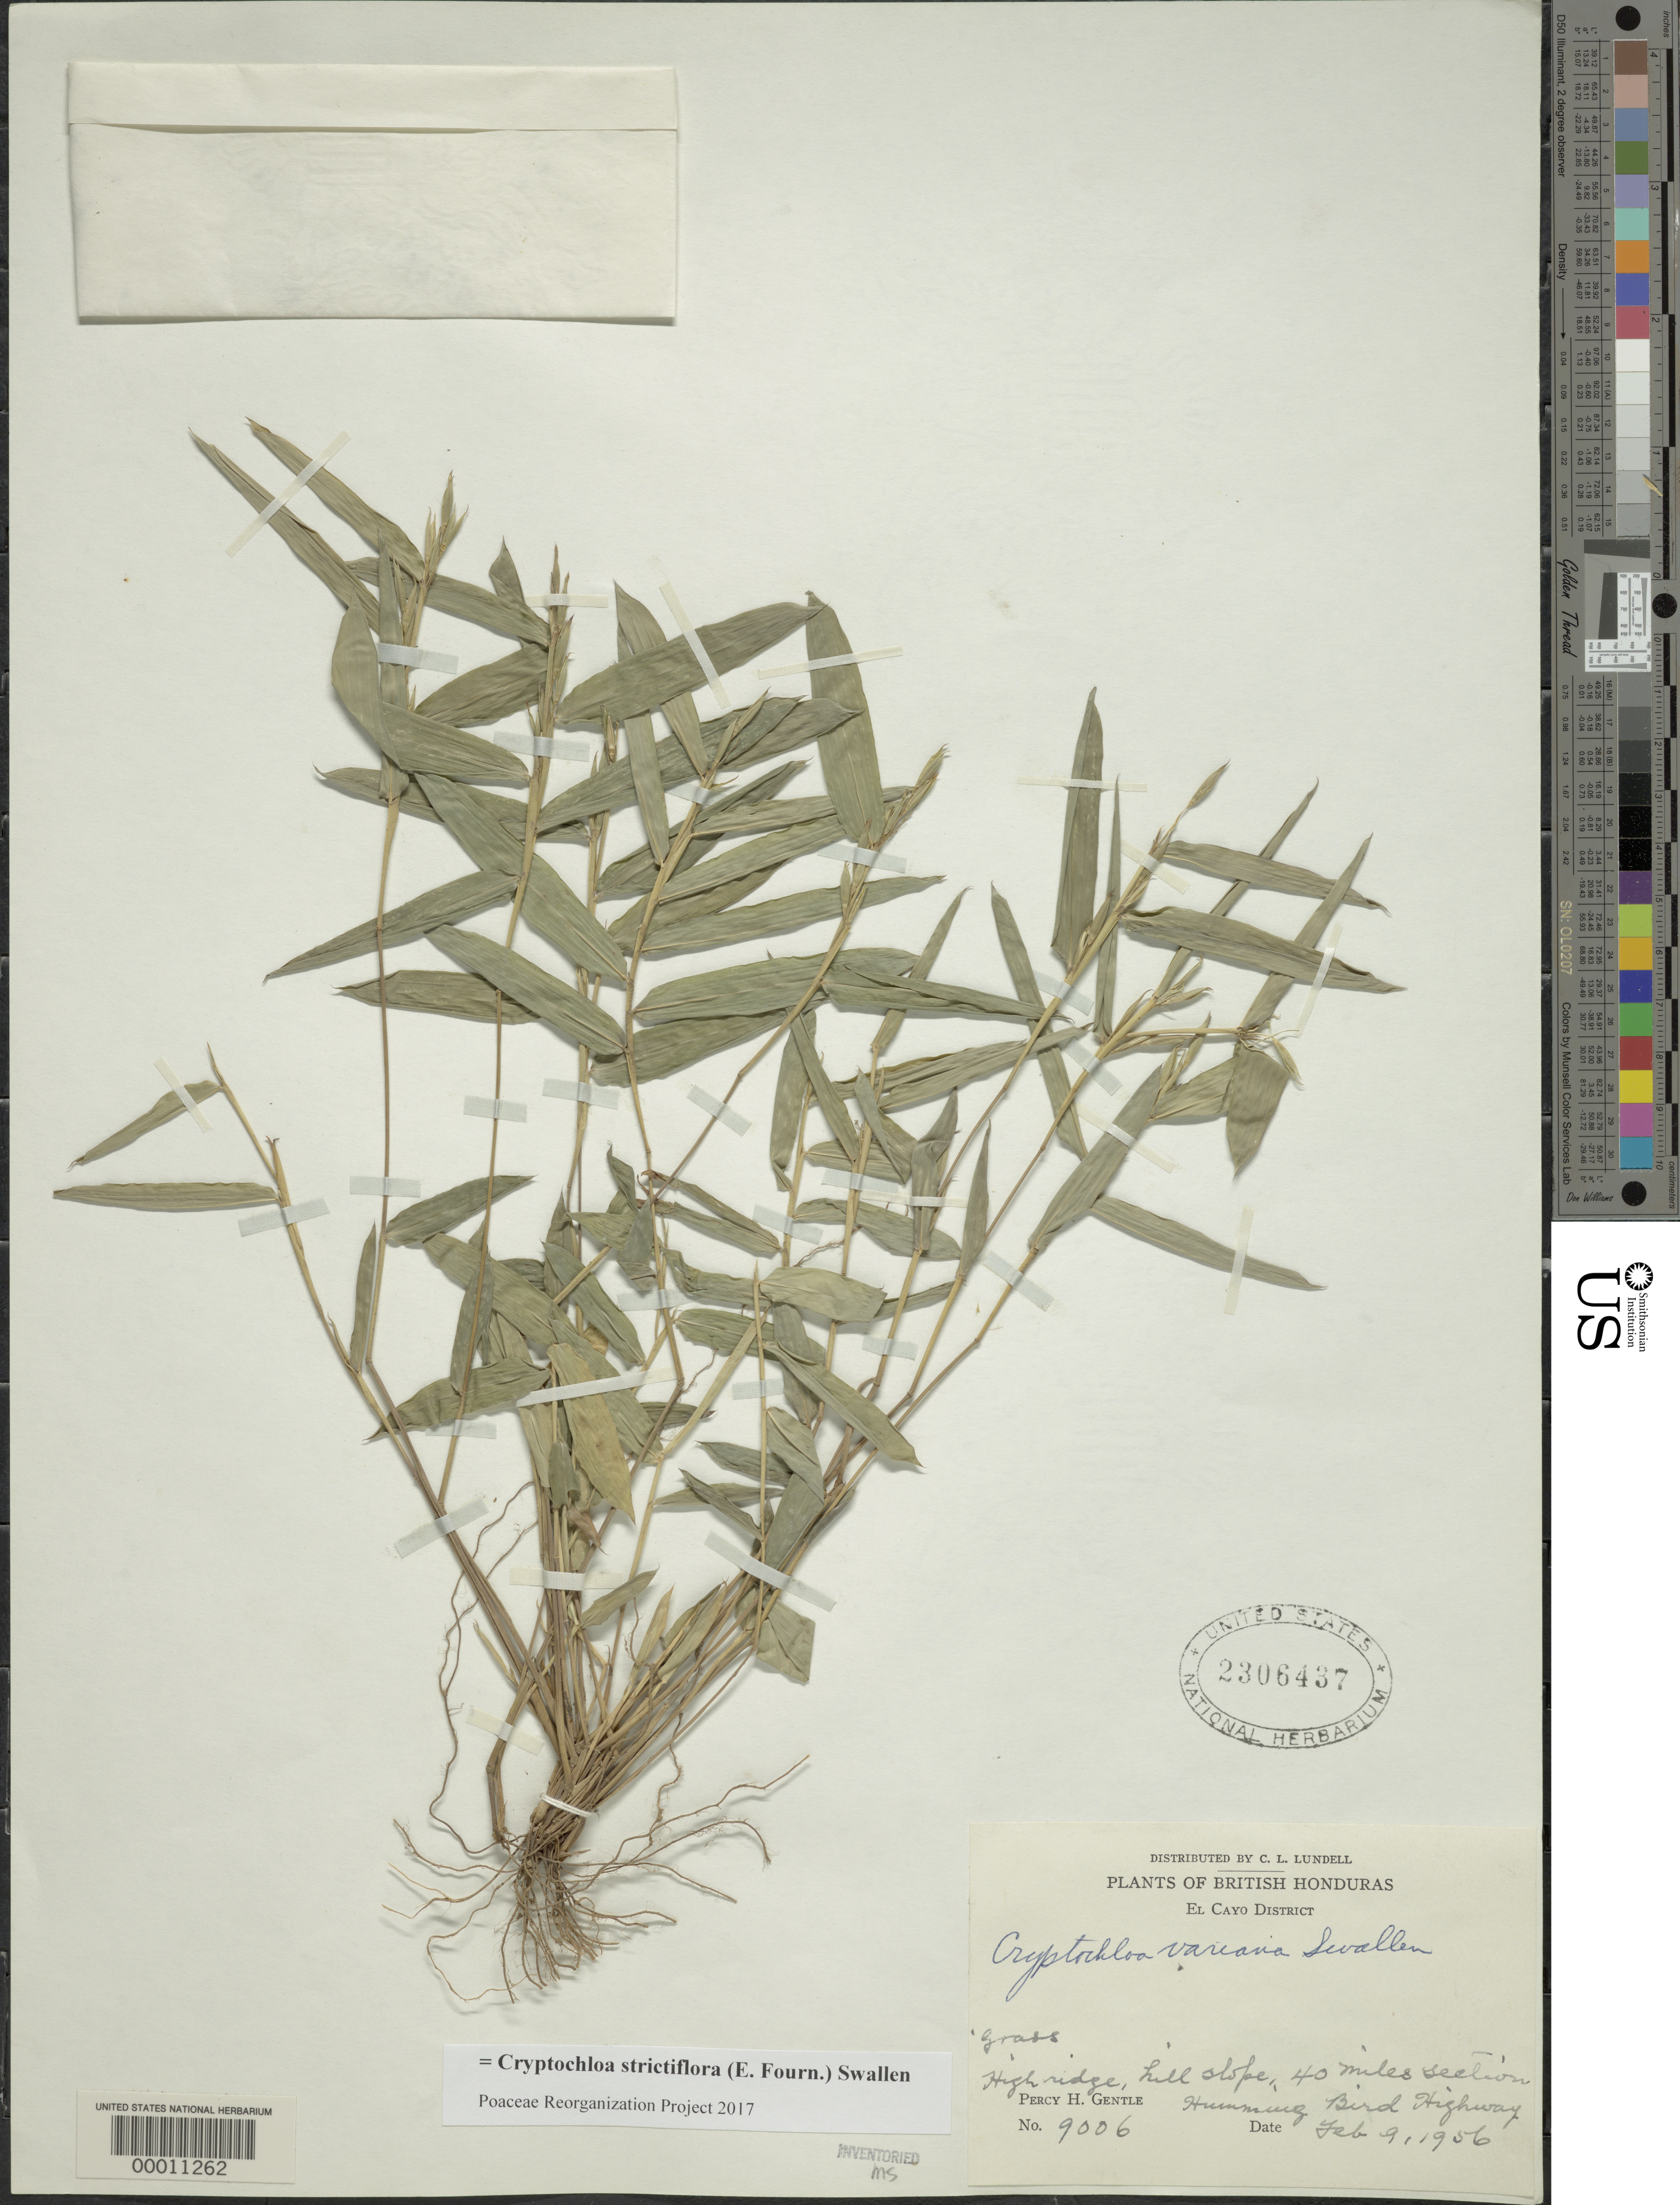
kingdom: Plantae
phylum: Tracheophyta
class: Liliopsida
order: Poales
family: Poaceae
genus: Cryptochloa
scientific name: Cryptochloa strictiflora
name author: (E. Fourn.) Swallen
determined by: Poaceae Reorganization Project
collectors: P. H. Gentle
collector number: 9006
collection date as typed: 09 Feb 1956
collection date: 1956-02-09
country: Belize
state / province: Cayo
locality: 40 miles section Hummingbird Highway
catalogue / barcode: US 2306437